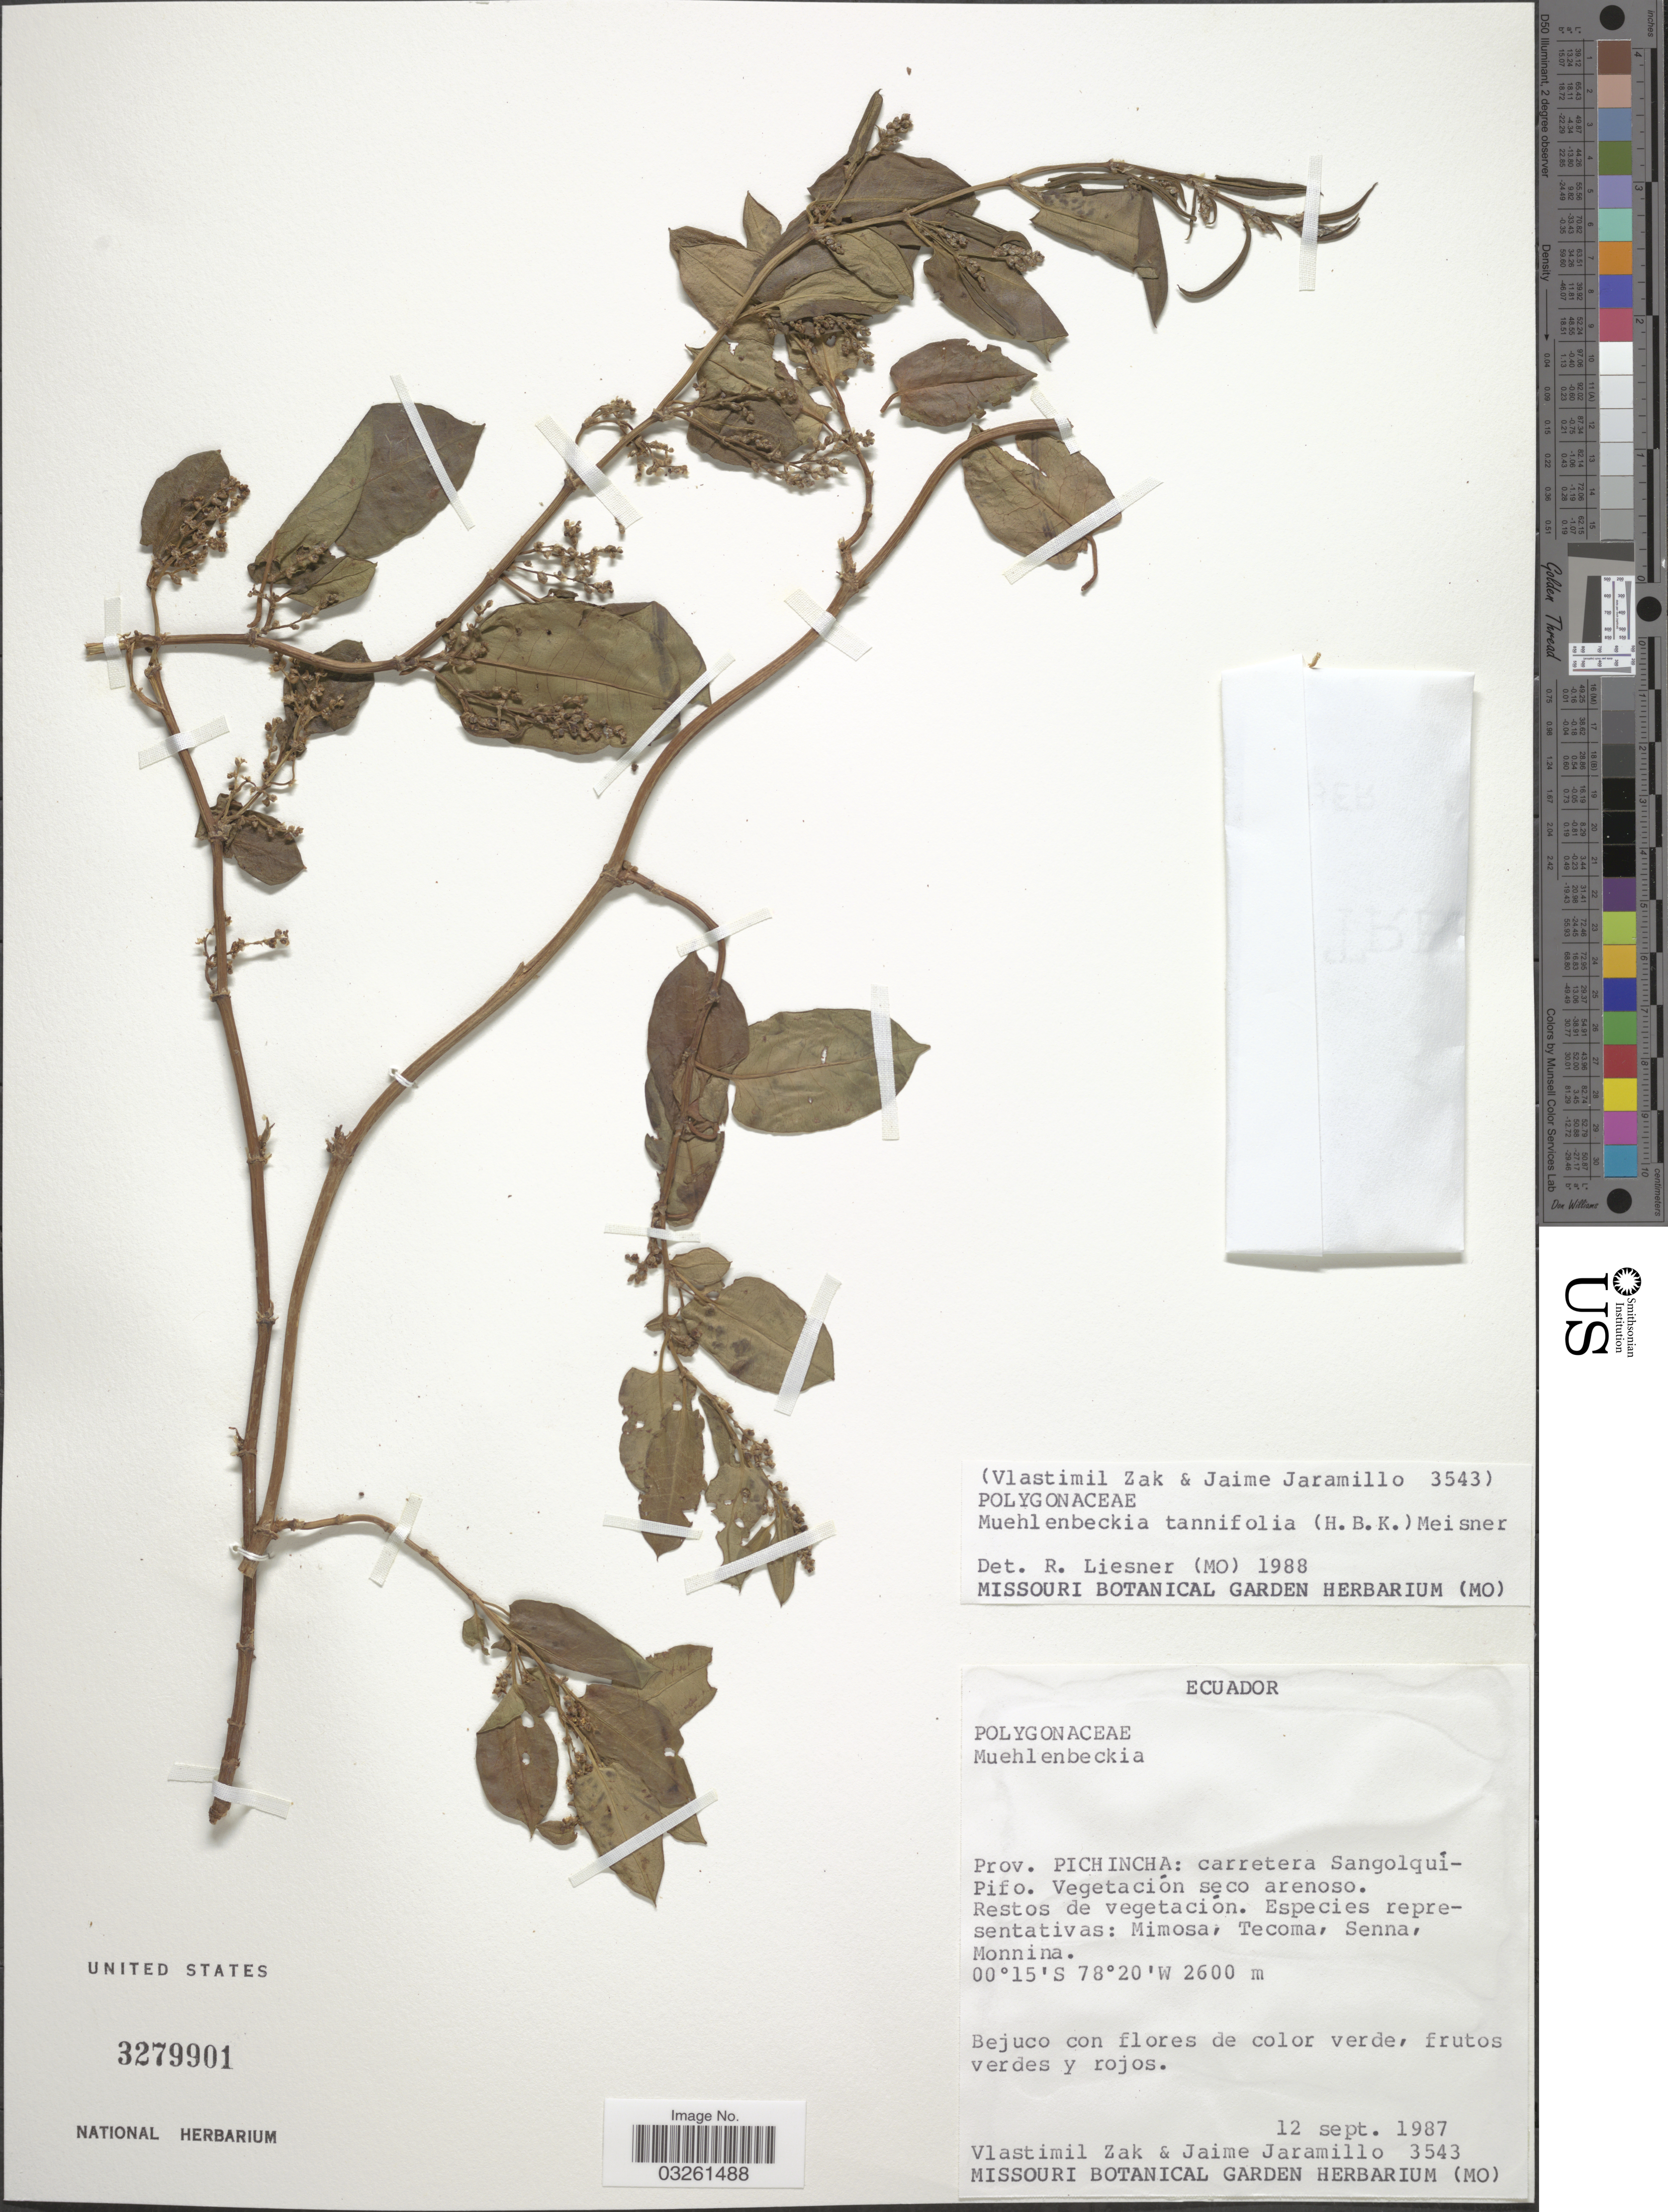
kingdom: Plantae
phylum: Tracheophyta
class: Magnoliopsida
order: Caryophyllales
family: Polygonaceae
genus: Muehlenbeckia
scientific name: Muehlenbeckia tamnifolia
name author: (Kunth) Meisn.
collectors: V. Zak & J. Jaramillo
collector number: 3543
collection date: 1987-09-12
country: Ecuador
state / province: Pichincha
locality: Carretera Sangolqui-Pifo.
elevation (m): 2600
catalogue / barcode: US 3279901